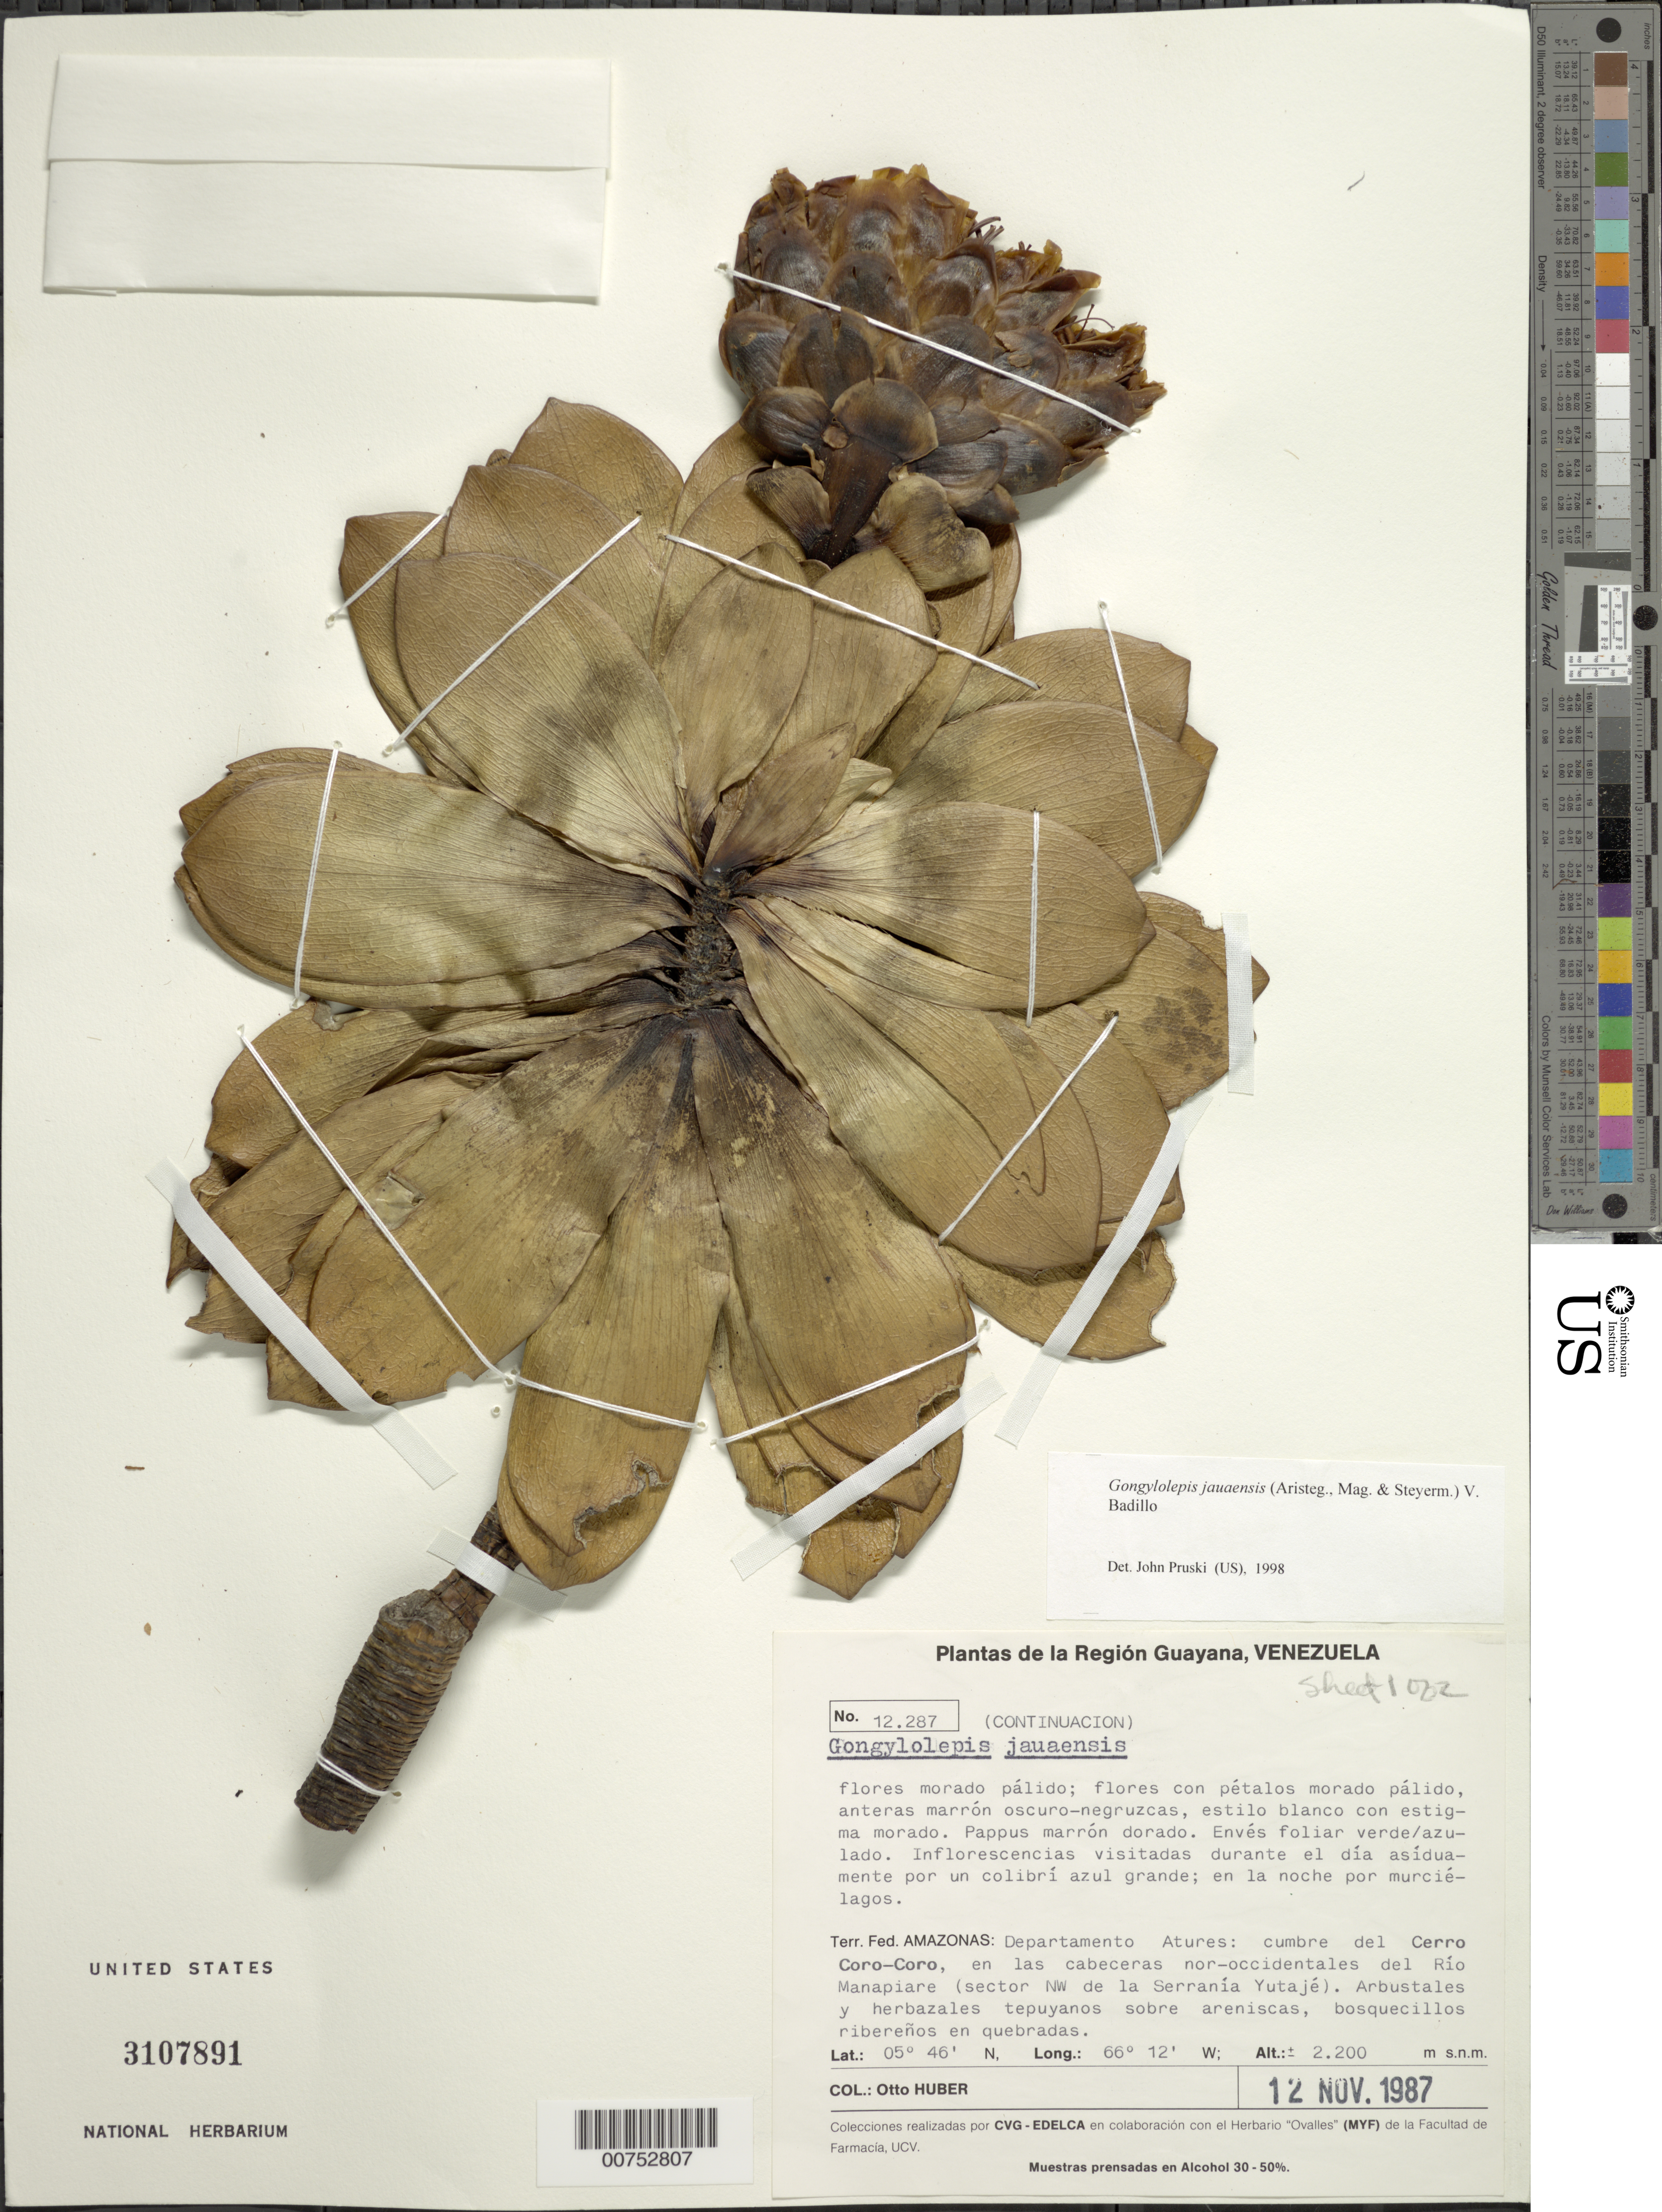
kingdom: Plantae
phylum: Tracheophyta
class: Magnoliopsida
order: Asterales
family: Asteraceae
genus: Gongylolepis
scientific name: Gongylolepis jauaensis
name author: (Aristeg. et al.) V.M. Badillo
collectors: O. Huber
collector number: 12287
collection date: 1987-11-12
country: Venezuela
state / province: Amazonas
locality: Region Guayana, Terr. Fed. Amazonas: Departamento Atures: cumbre del Cerro Coro-Coro, en las cabeceras nor-occidentalis del Rio Manapiare (sector NW de la Serrania Yutaje)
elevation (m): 2200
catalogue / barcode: US 3107891